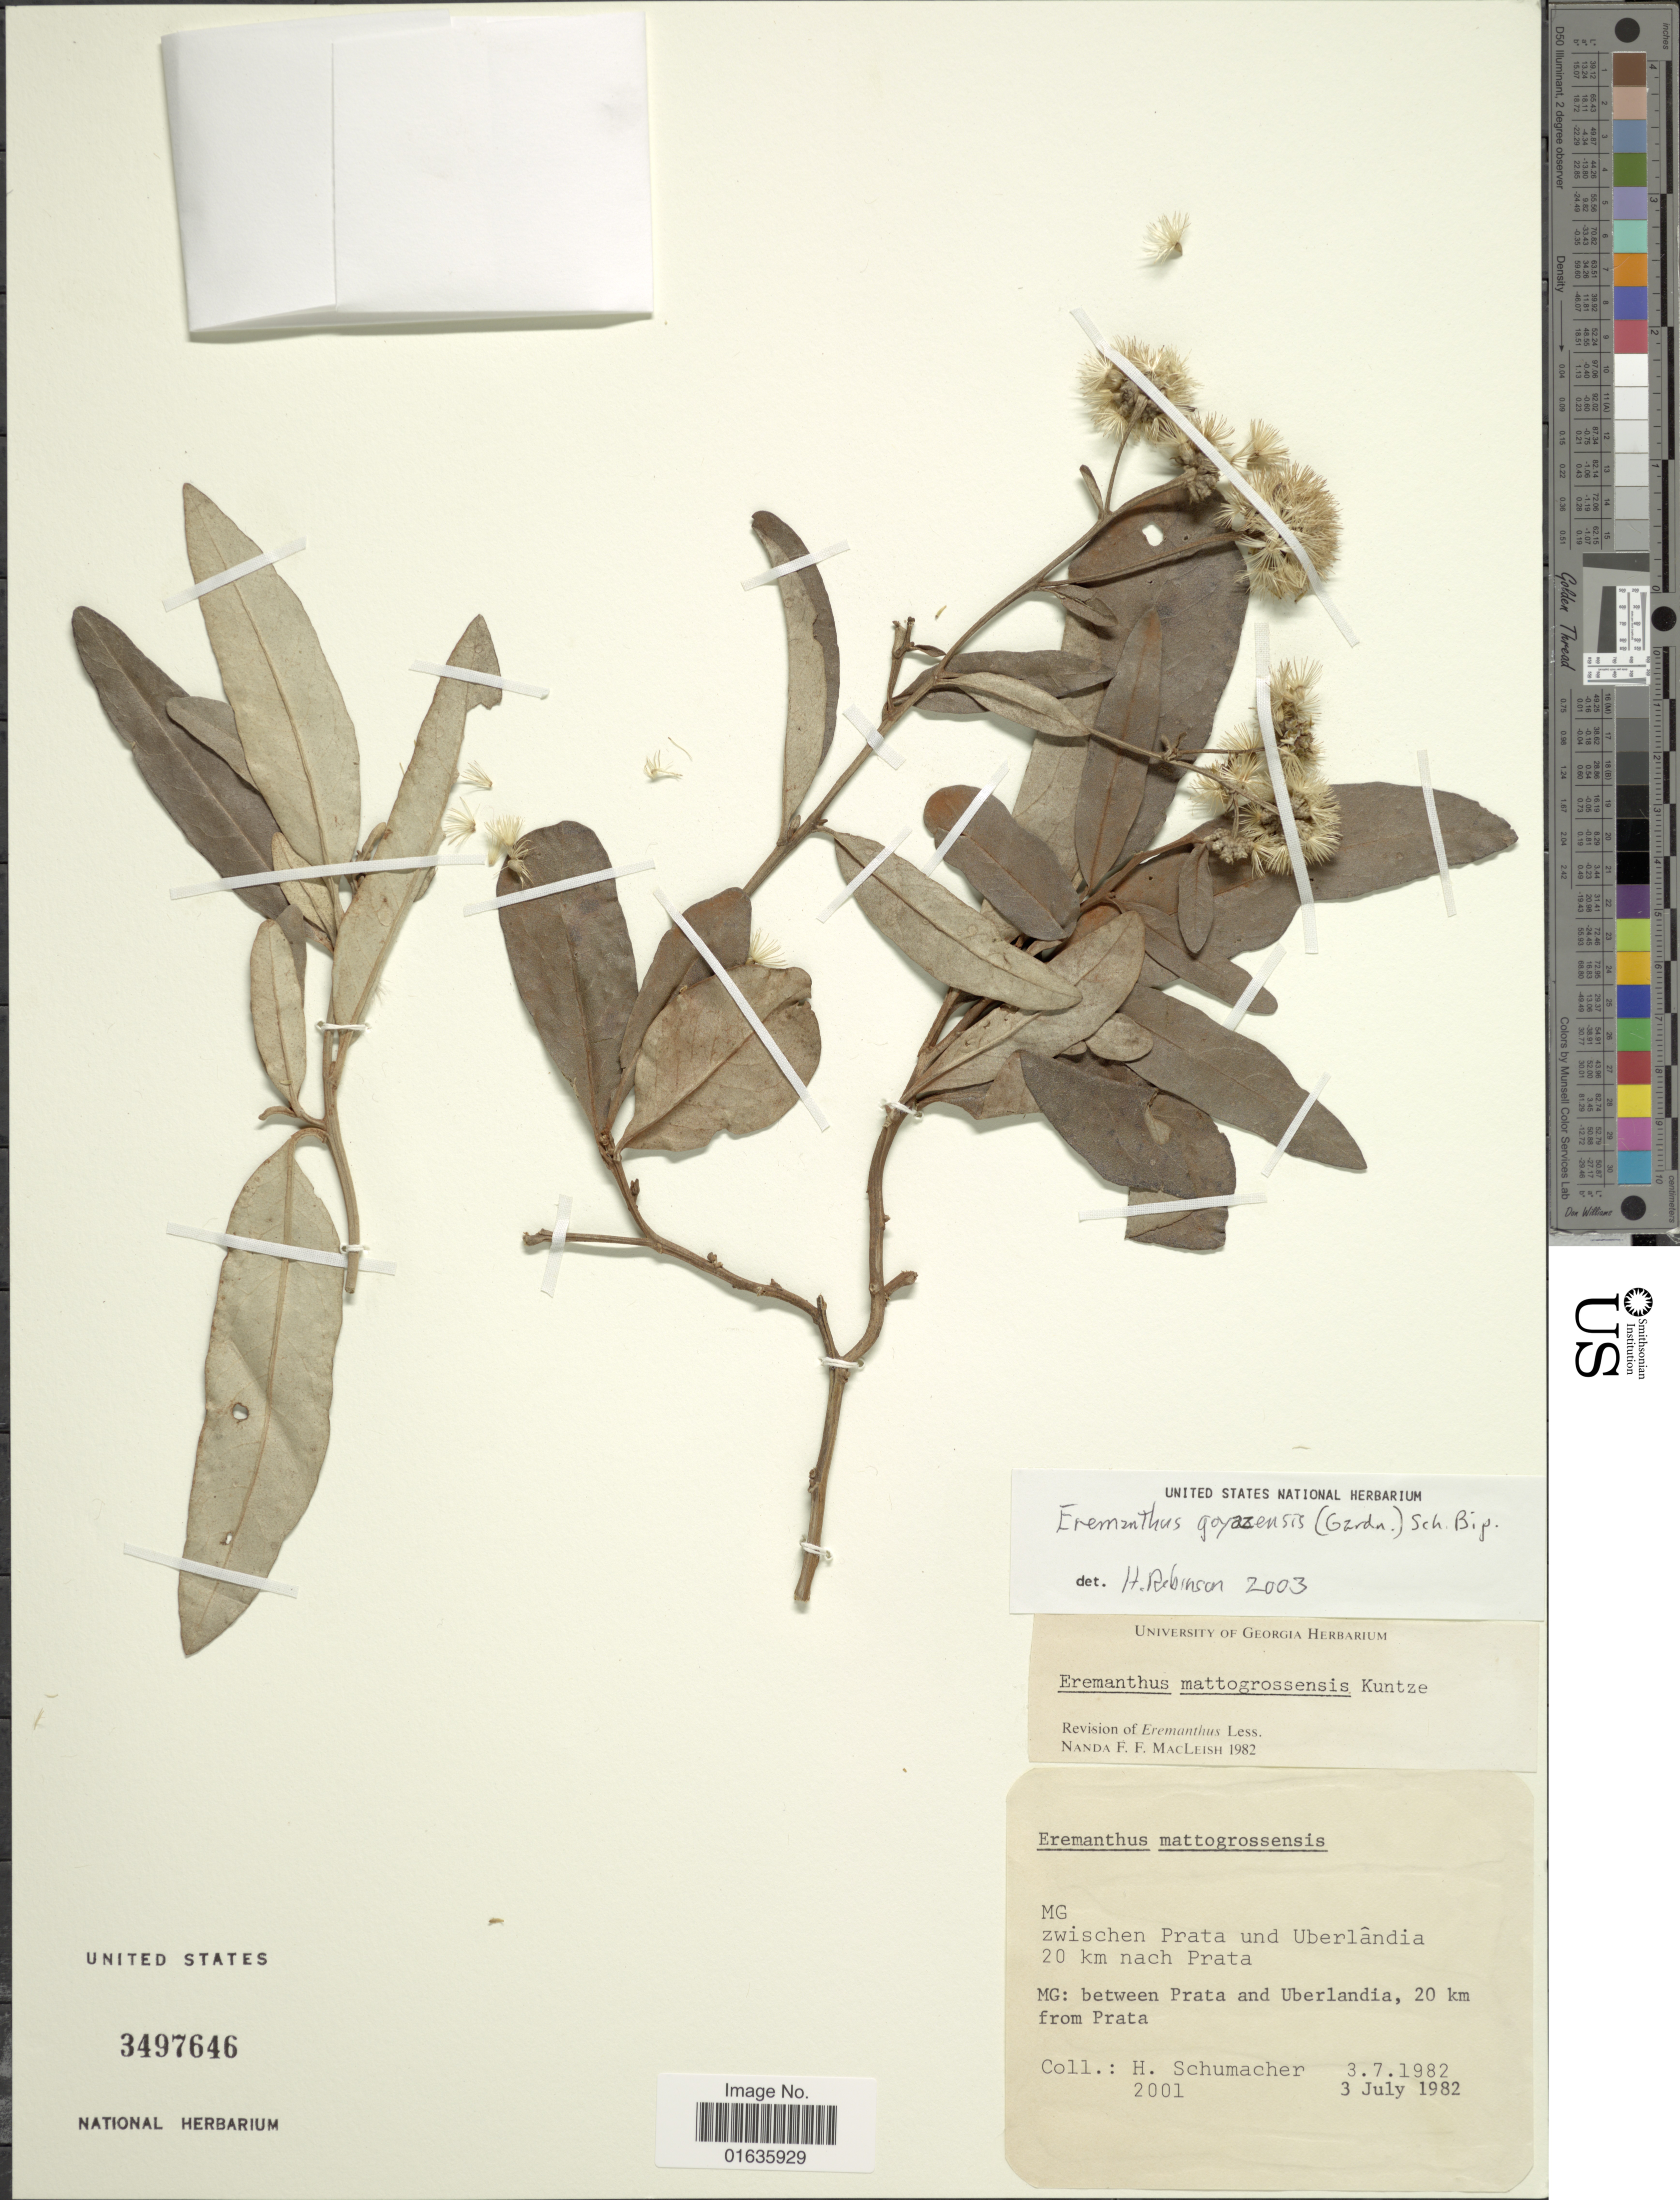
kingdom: Plantae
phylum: Tracheophyta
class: Magnoliopsida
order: Asterales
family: Asteraceae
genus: Eremanthus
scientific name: Eremanthus goyazensis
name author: (Gardner) Sch. Bip.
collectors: H. Schumacher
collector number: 2001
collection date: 1982-07-03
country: Brazil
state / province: Minas Gerais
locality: MG xwischen Prata uind Uberlândia 20 km nach Prata. between Prata and Uberlandia, 20 km from Prata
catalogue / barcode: US 3497646